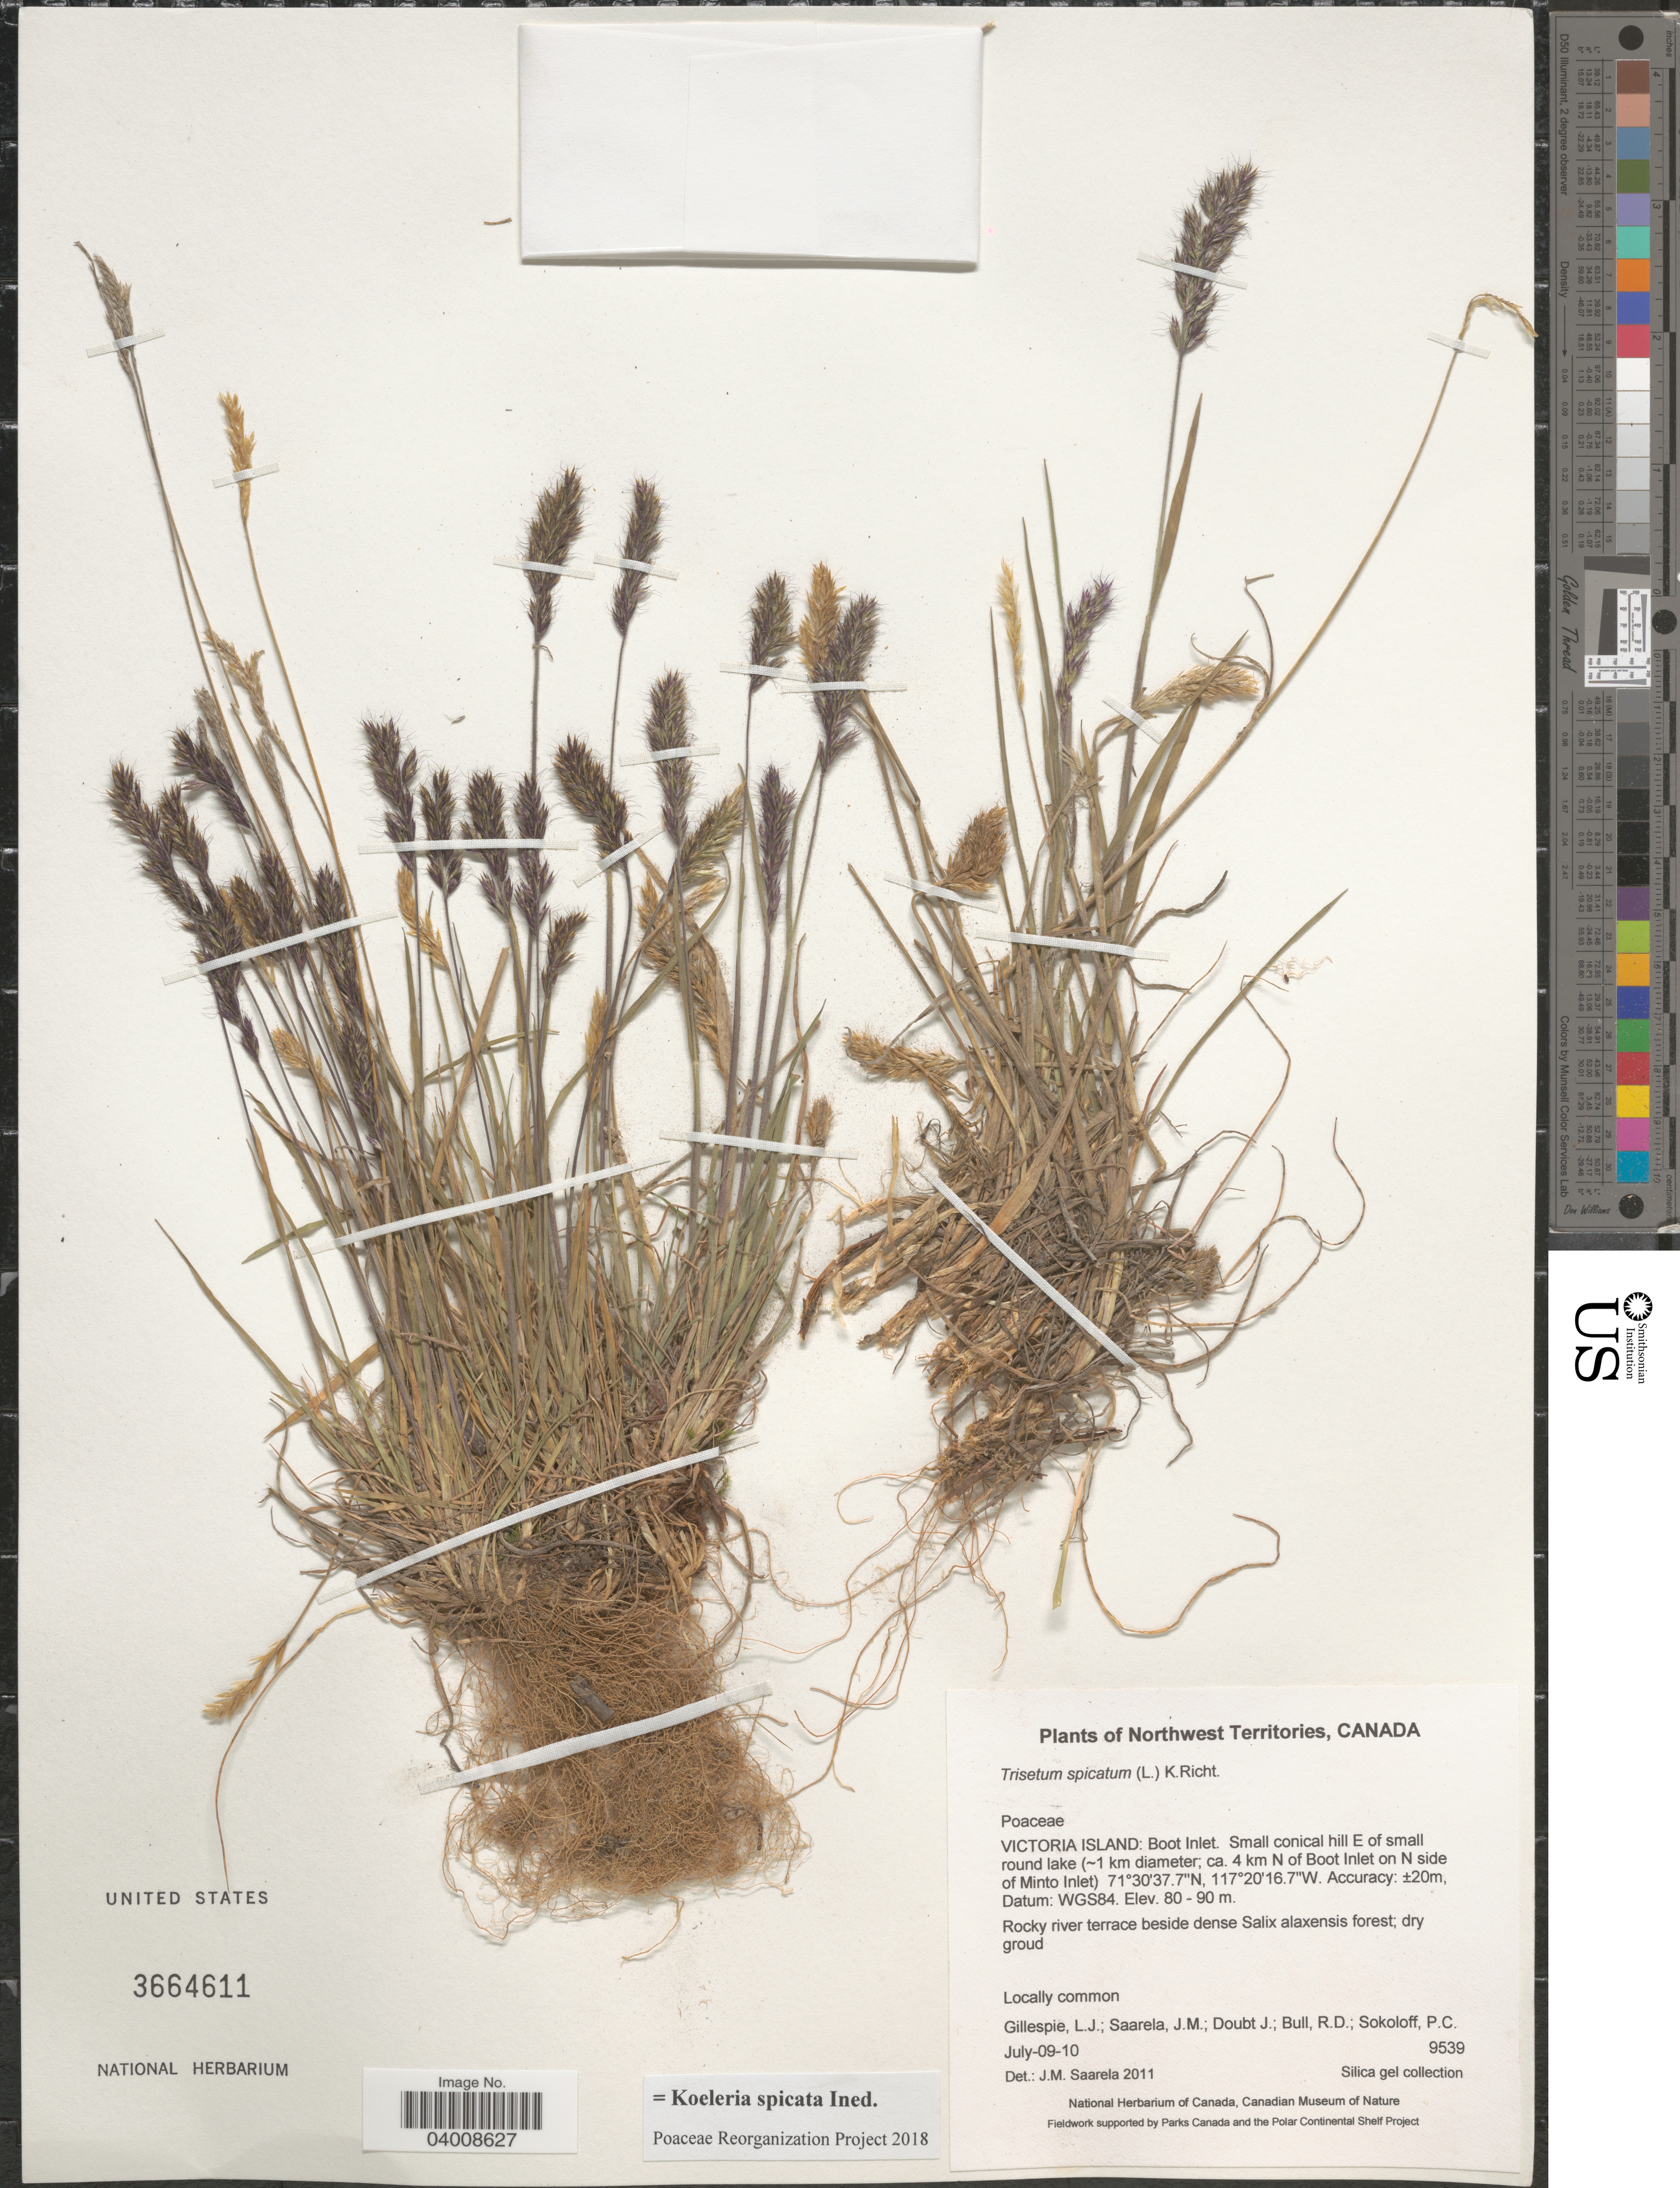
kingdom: Plantae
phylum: Tracheophyta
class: Liliopsida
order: Poales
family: Poaceae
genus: Koeleria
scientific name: Koeleria spicata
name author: (L.) Barberá et al.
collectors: L. Gillespie, J. Saarela, J. Doubt, R. Bull & et al.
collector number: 9539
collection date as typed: Transcribed d/m/y: 9/7/10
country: Canada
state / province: Northwest Territories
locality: Victoria Island: Boot Inlet. Small conical hill E of small round lake (~1 km diameter; ca. 4 km N of Boot Inlet on N side of Minto Inlet).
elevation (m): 80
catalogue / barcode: US 3664611